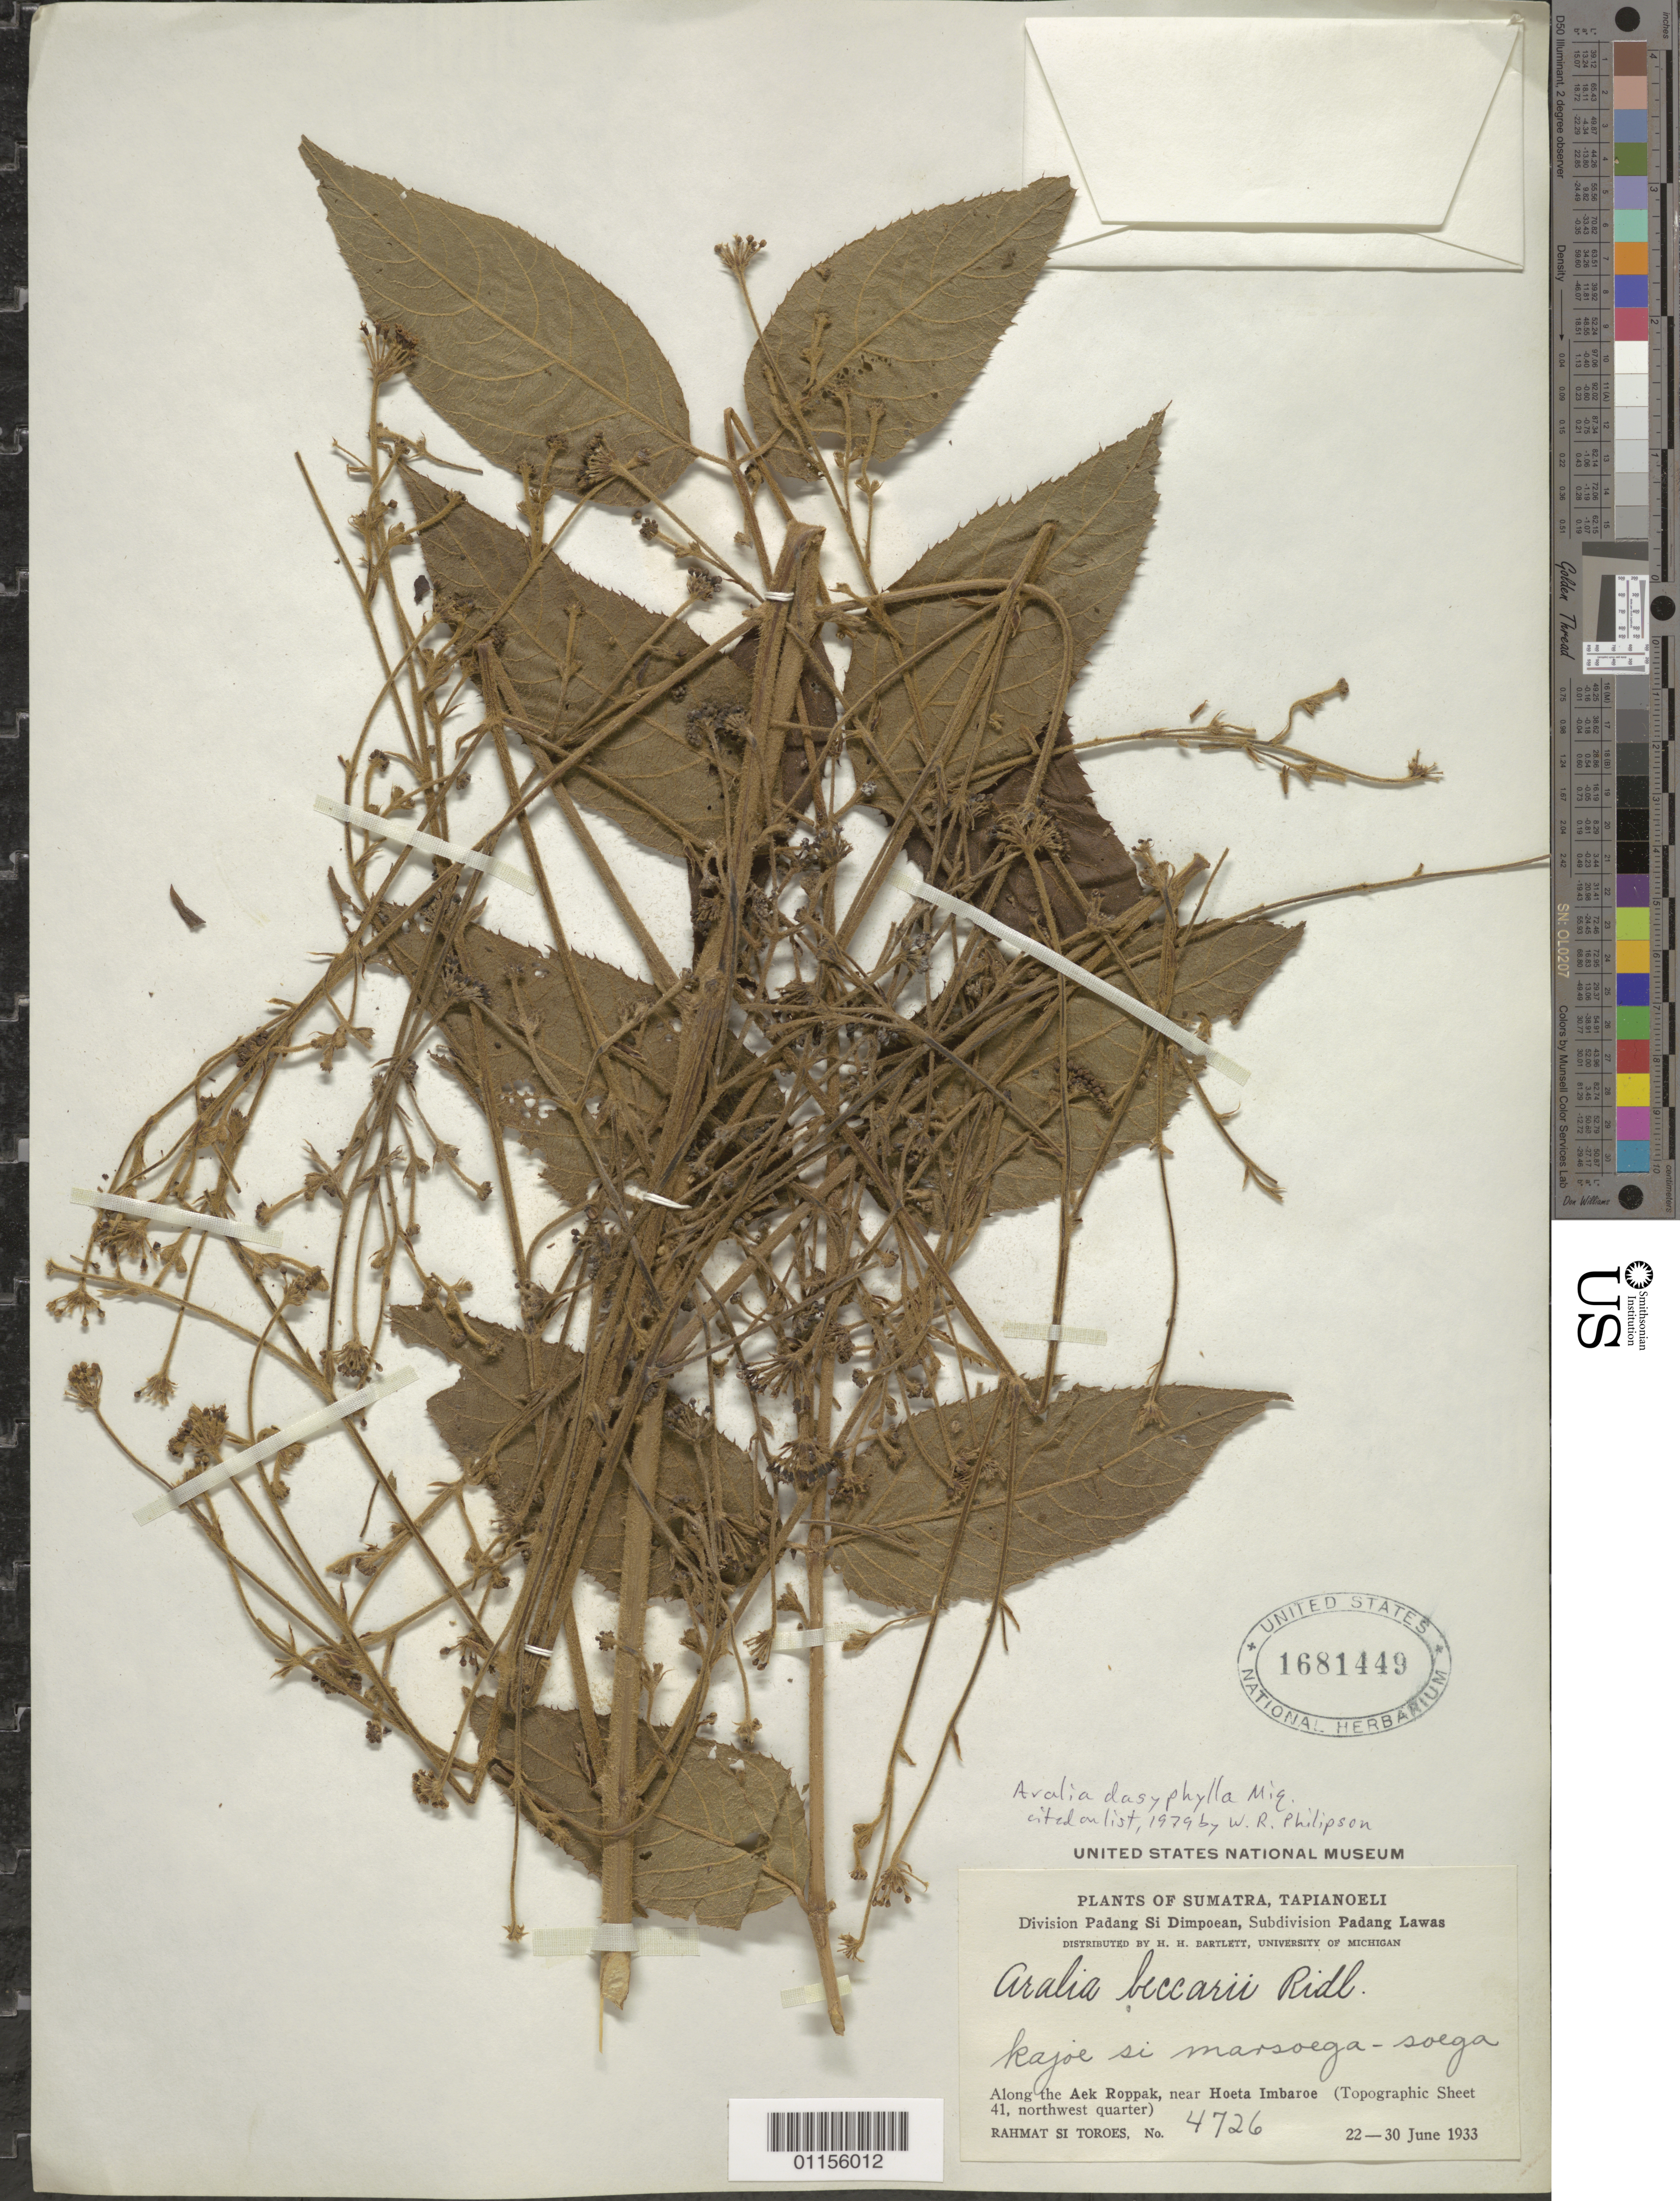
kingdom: Plantae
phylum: Tracheophyta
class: Magnoliopsida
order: Apiales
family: Araliaceae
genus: Aralia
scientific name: Aralia dasyphylla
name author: Miq.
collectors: Rahmat Si Boeea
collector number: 4726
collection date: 1933-06-22/1933-06-30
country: Indonesia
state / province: Sumatra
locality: Tapianoeli. Subdivision Padang Lawas. Division Padang Si Dimpoean. Along the Aek Roppak, near Hoeta Imbaroe.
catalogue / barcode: US 1681449